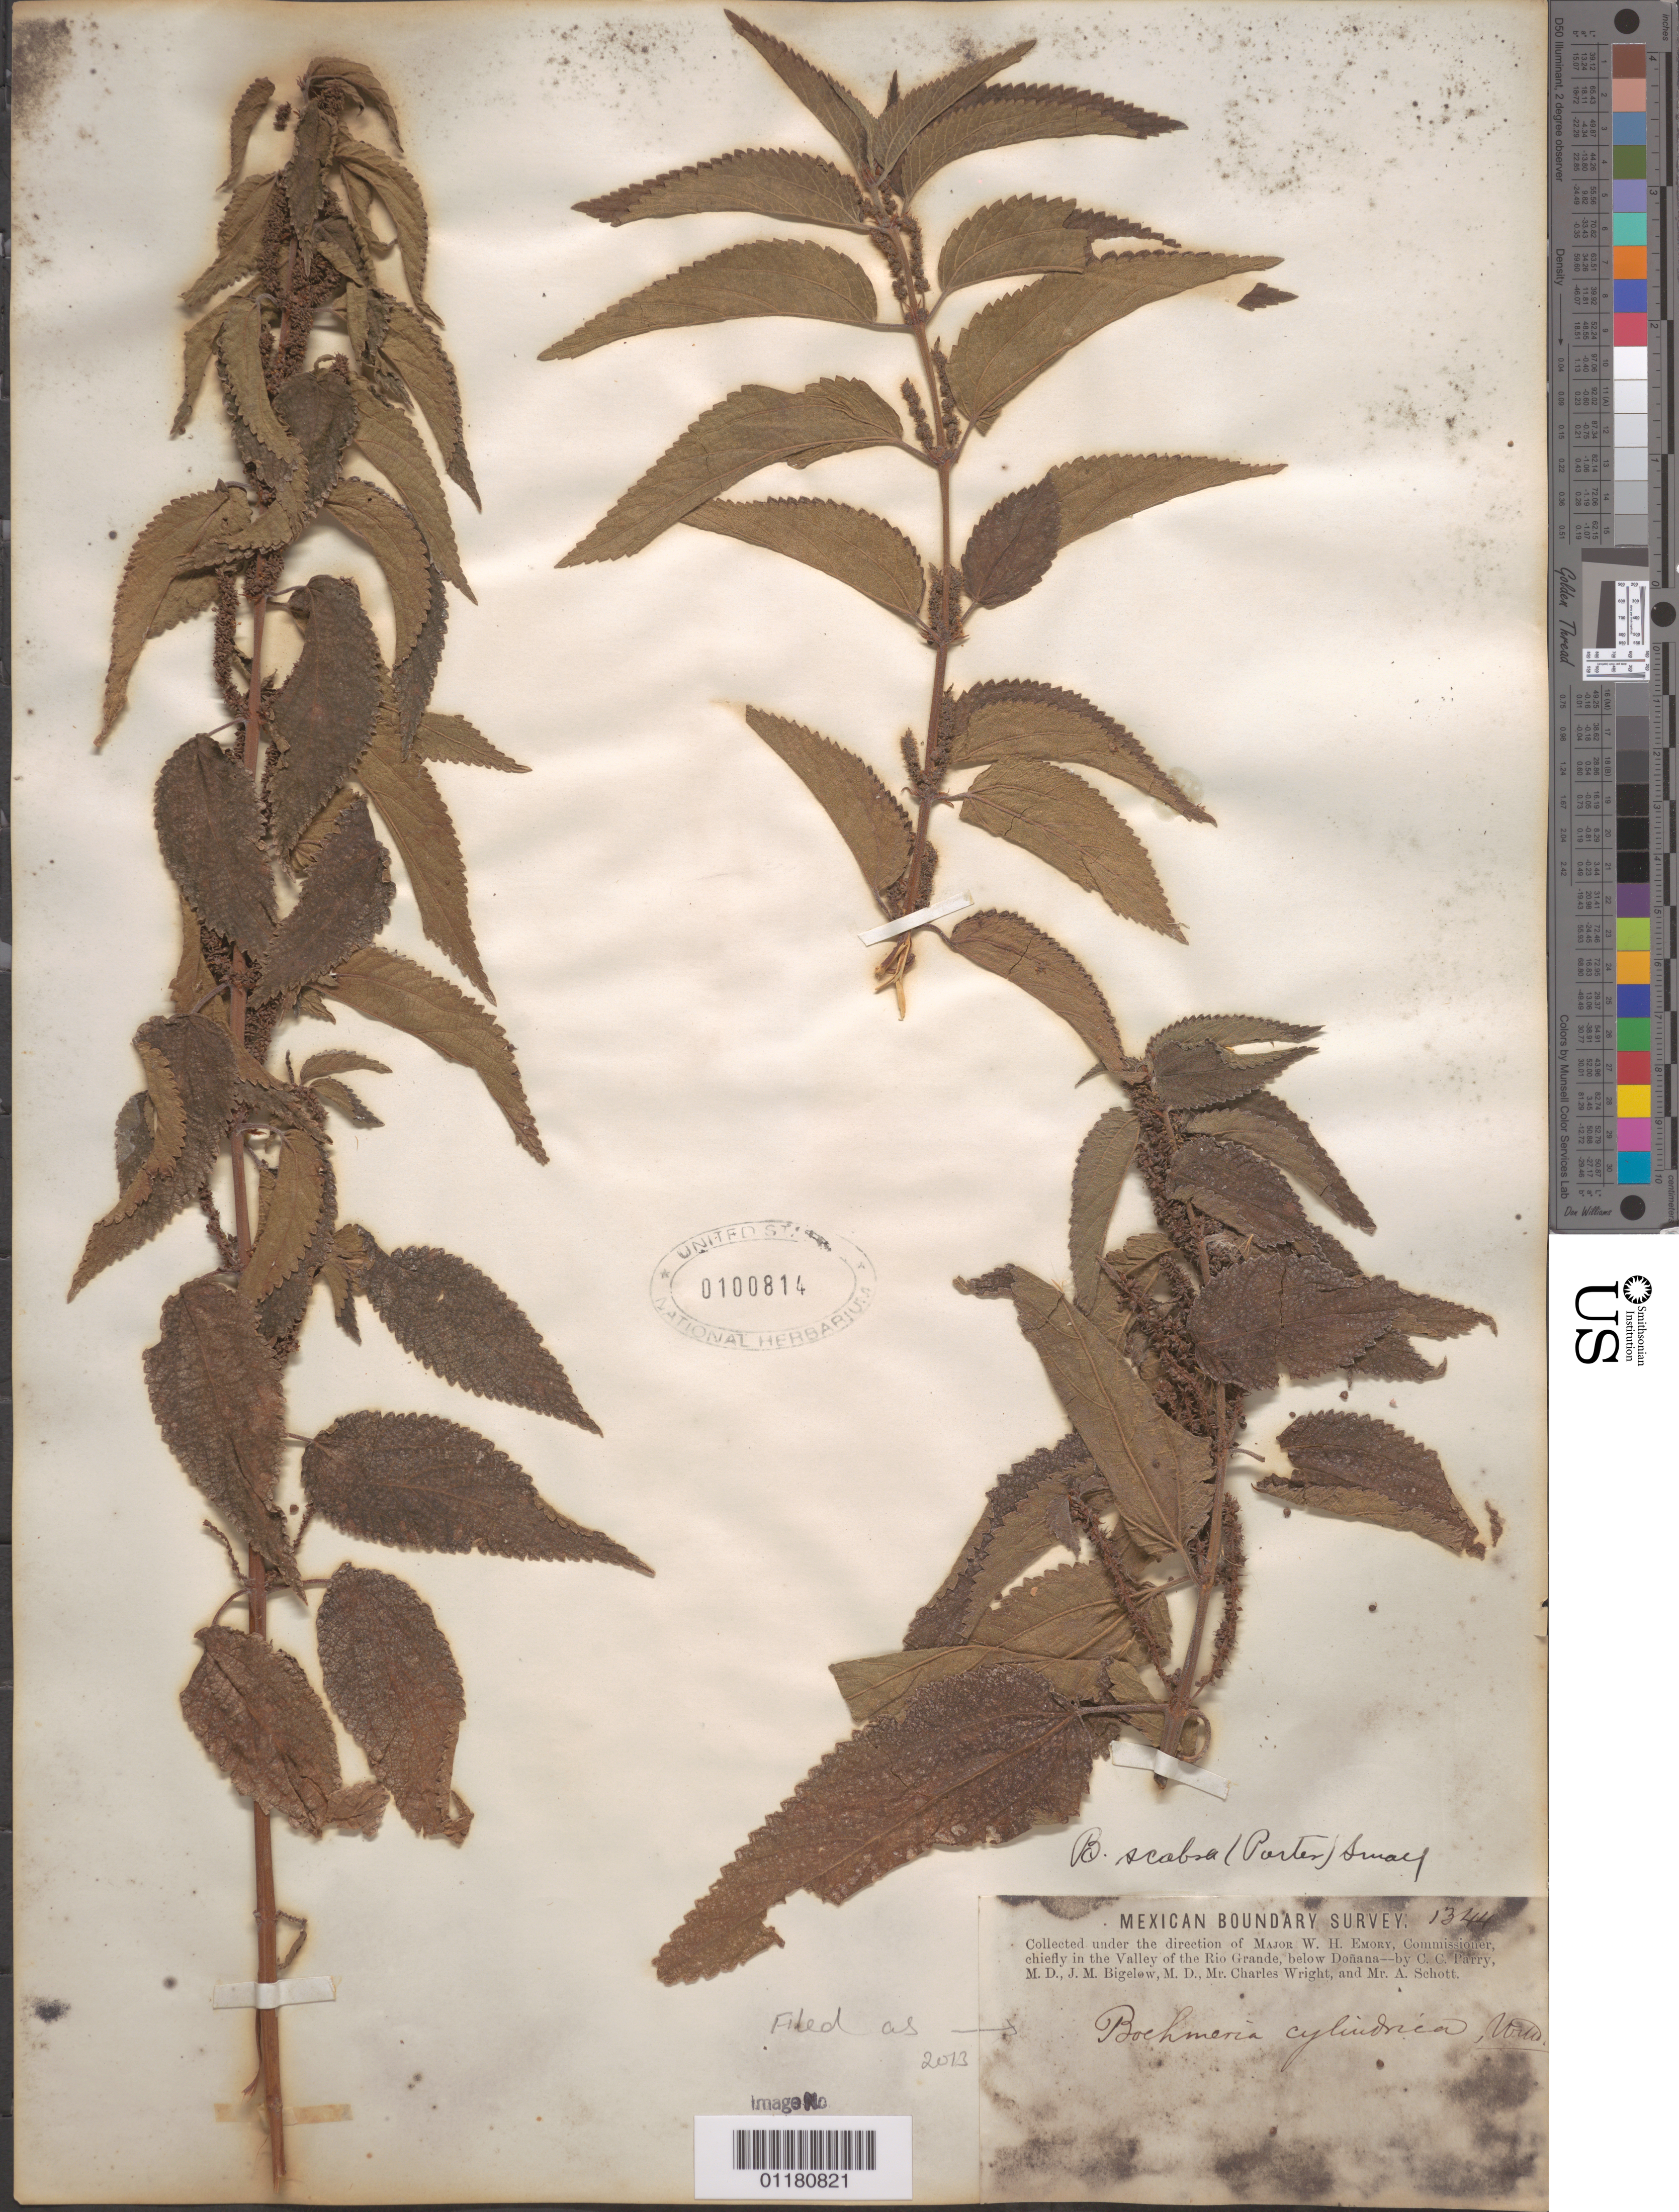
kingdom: Plantae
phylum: Tracheophyta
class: Magnoliopsida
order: Rosales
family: Urticaceae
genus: Boehmeria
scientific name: Boehmeria cylindrica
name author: (L.) Sw.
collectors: C. C. Parry, C. Wright, J. M. Bigelow & A. Schott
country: United States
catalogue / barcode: US 100814